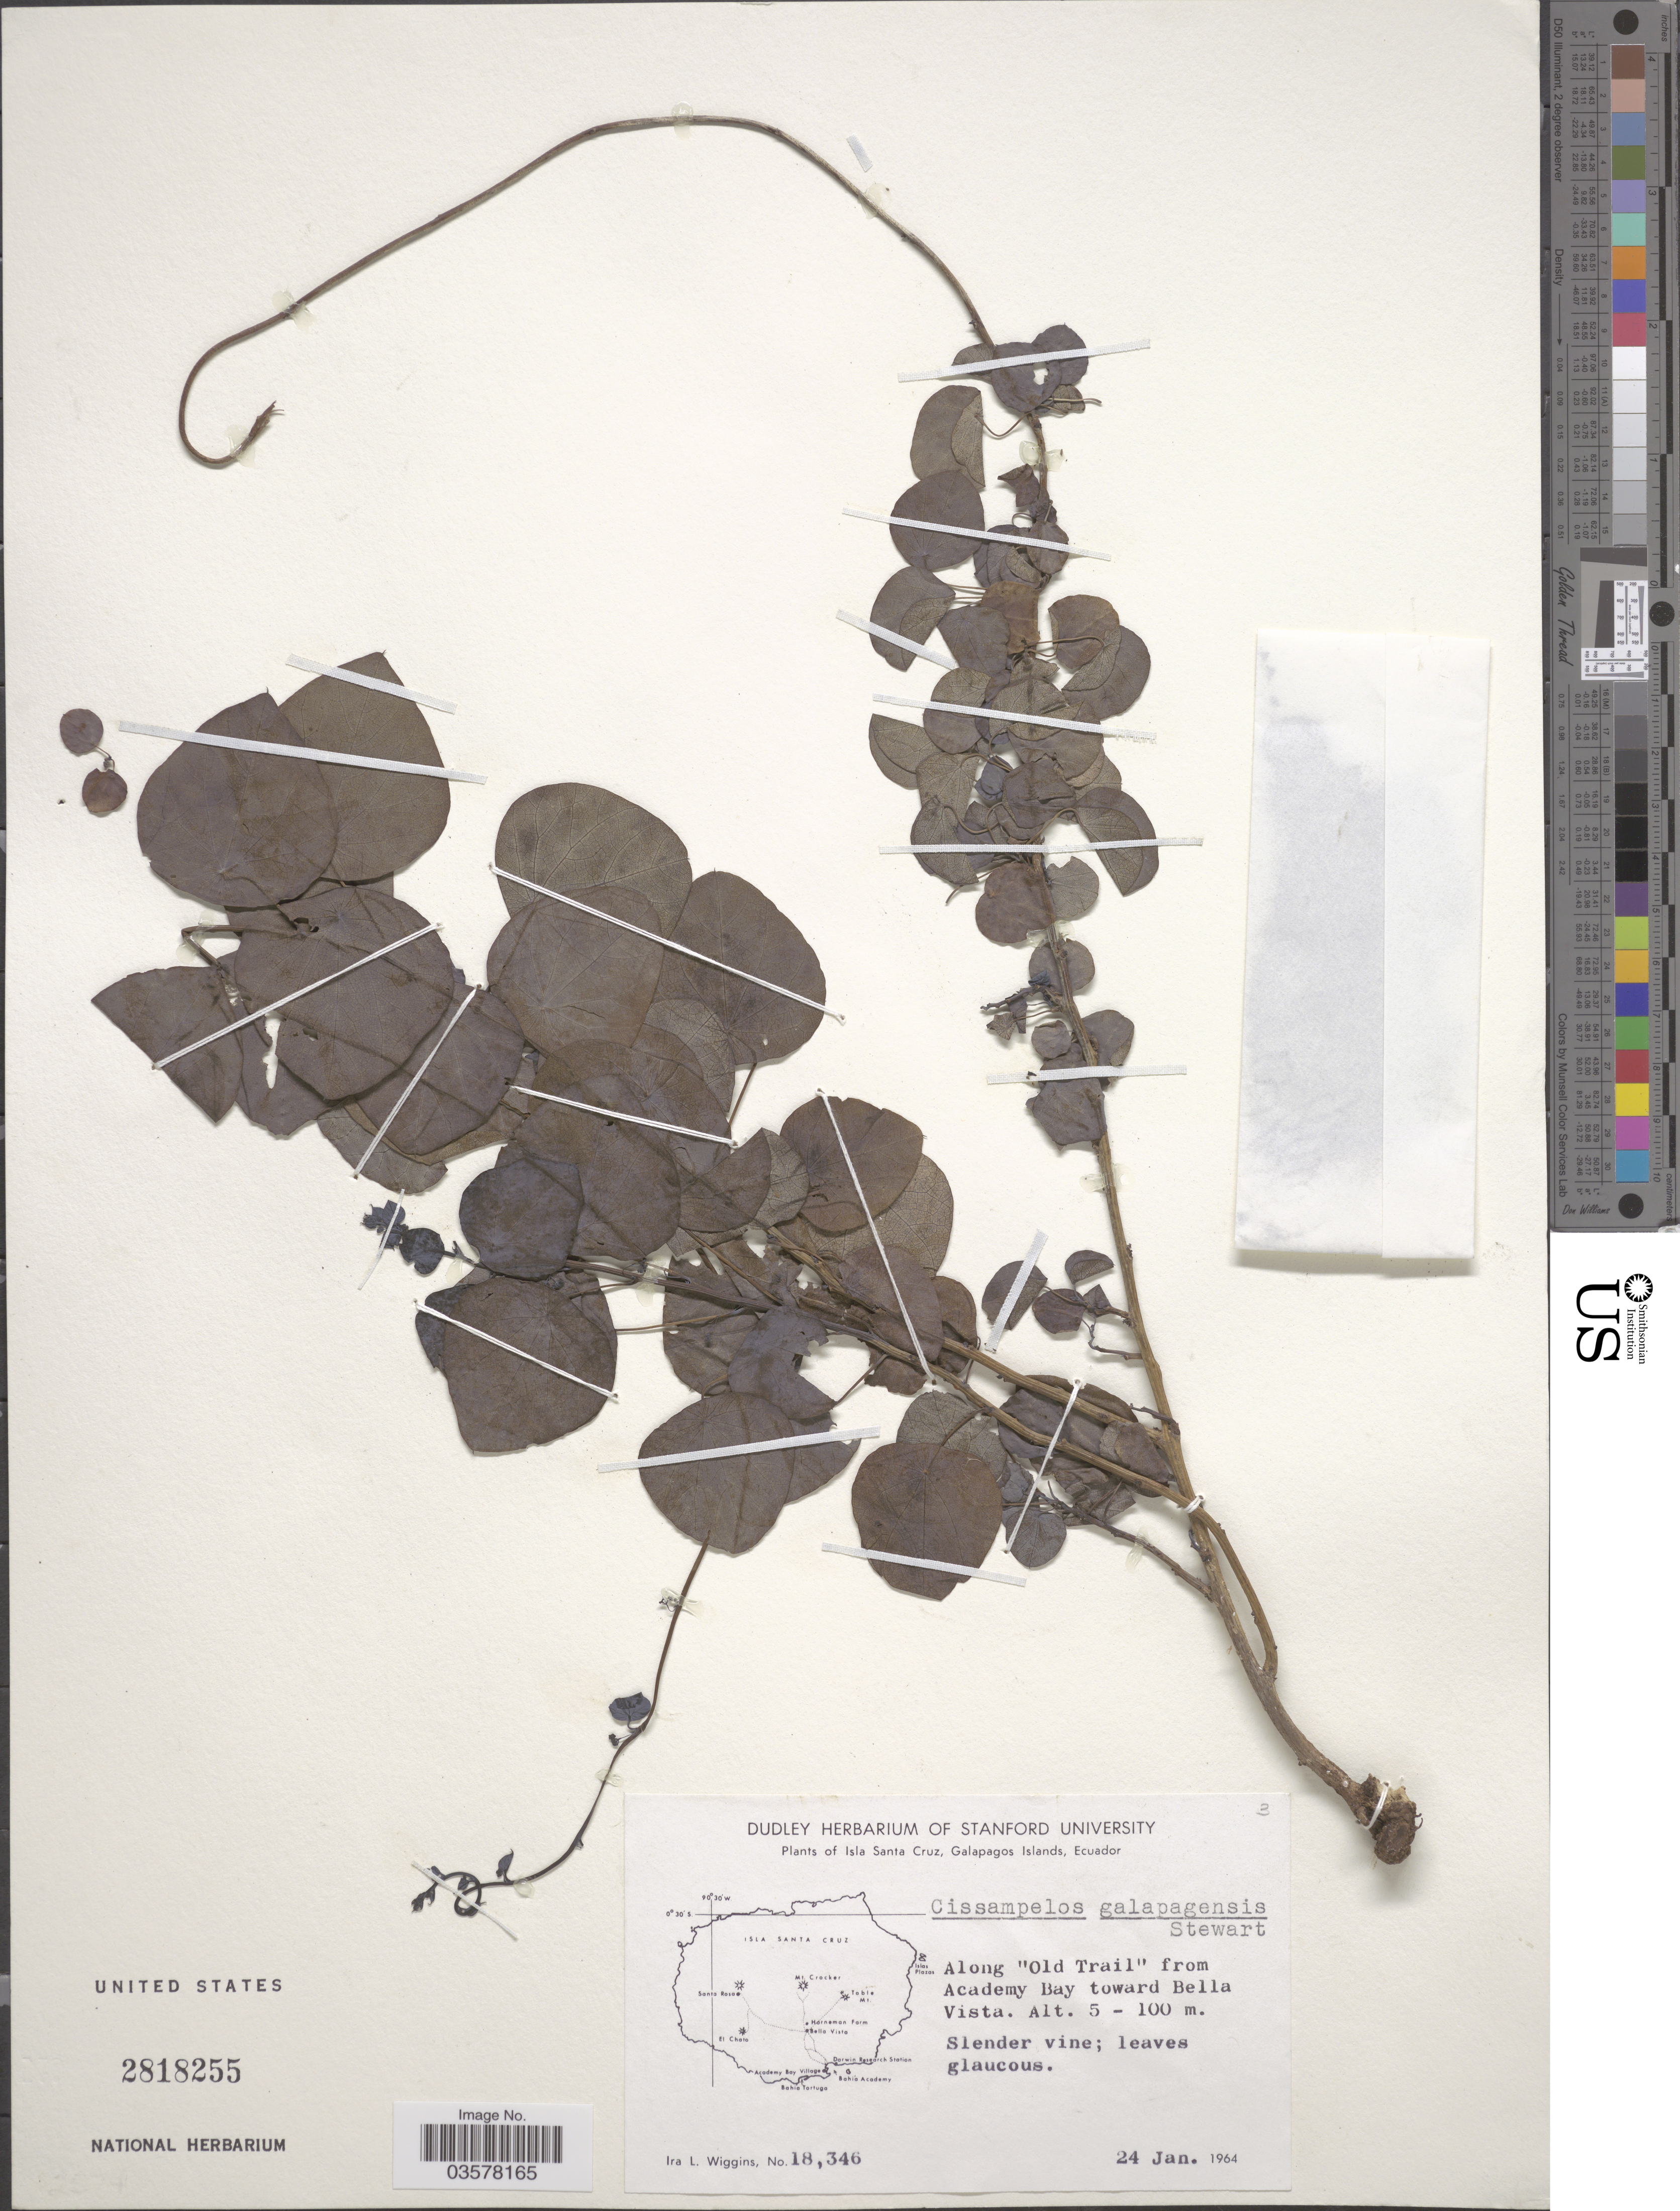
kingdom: Plantae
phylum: Tracheophyta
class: Magnoliopsida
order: Ranunculales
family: Menispermaceae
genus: Cissampelos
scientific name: Cissampelos glaberrima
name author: A. St.-Hil.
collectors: I. L. Wiggins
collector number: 18346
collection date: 1964-01-24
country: Ecuador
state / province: Colón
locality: Isla Santa Cruz, Galapagos Islands. Along "Old Trail" from Academy Bay toward Bella Vista.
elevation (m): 5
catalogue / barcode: US 2818255